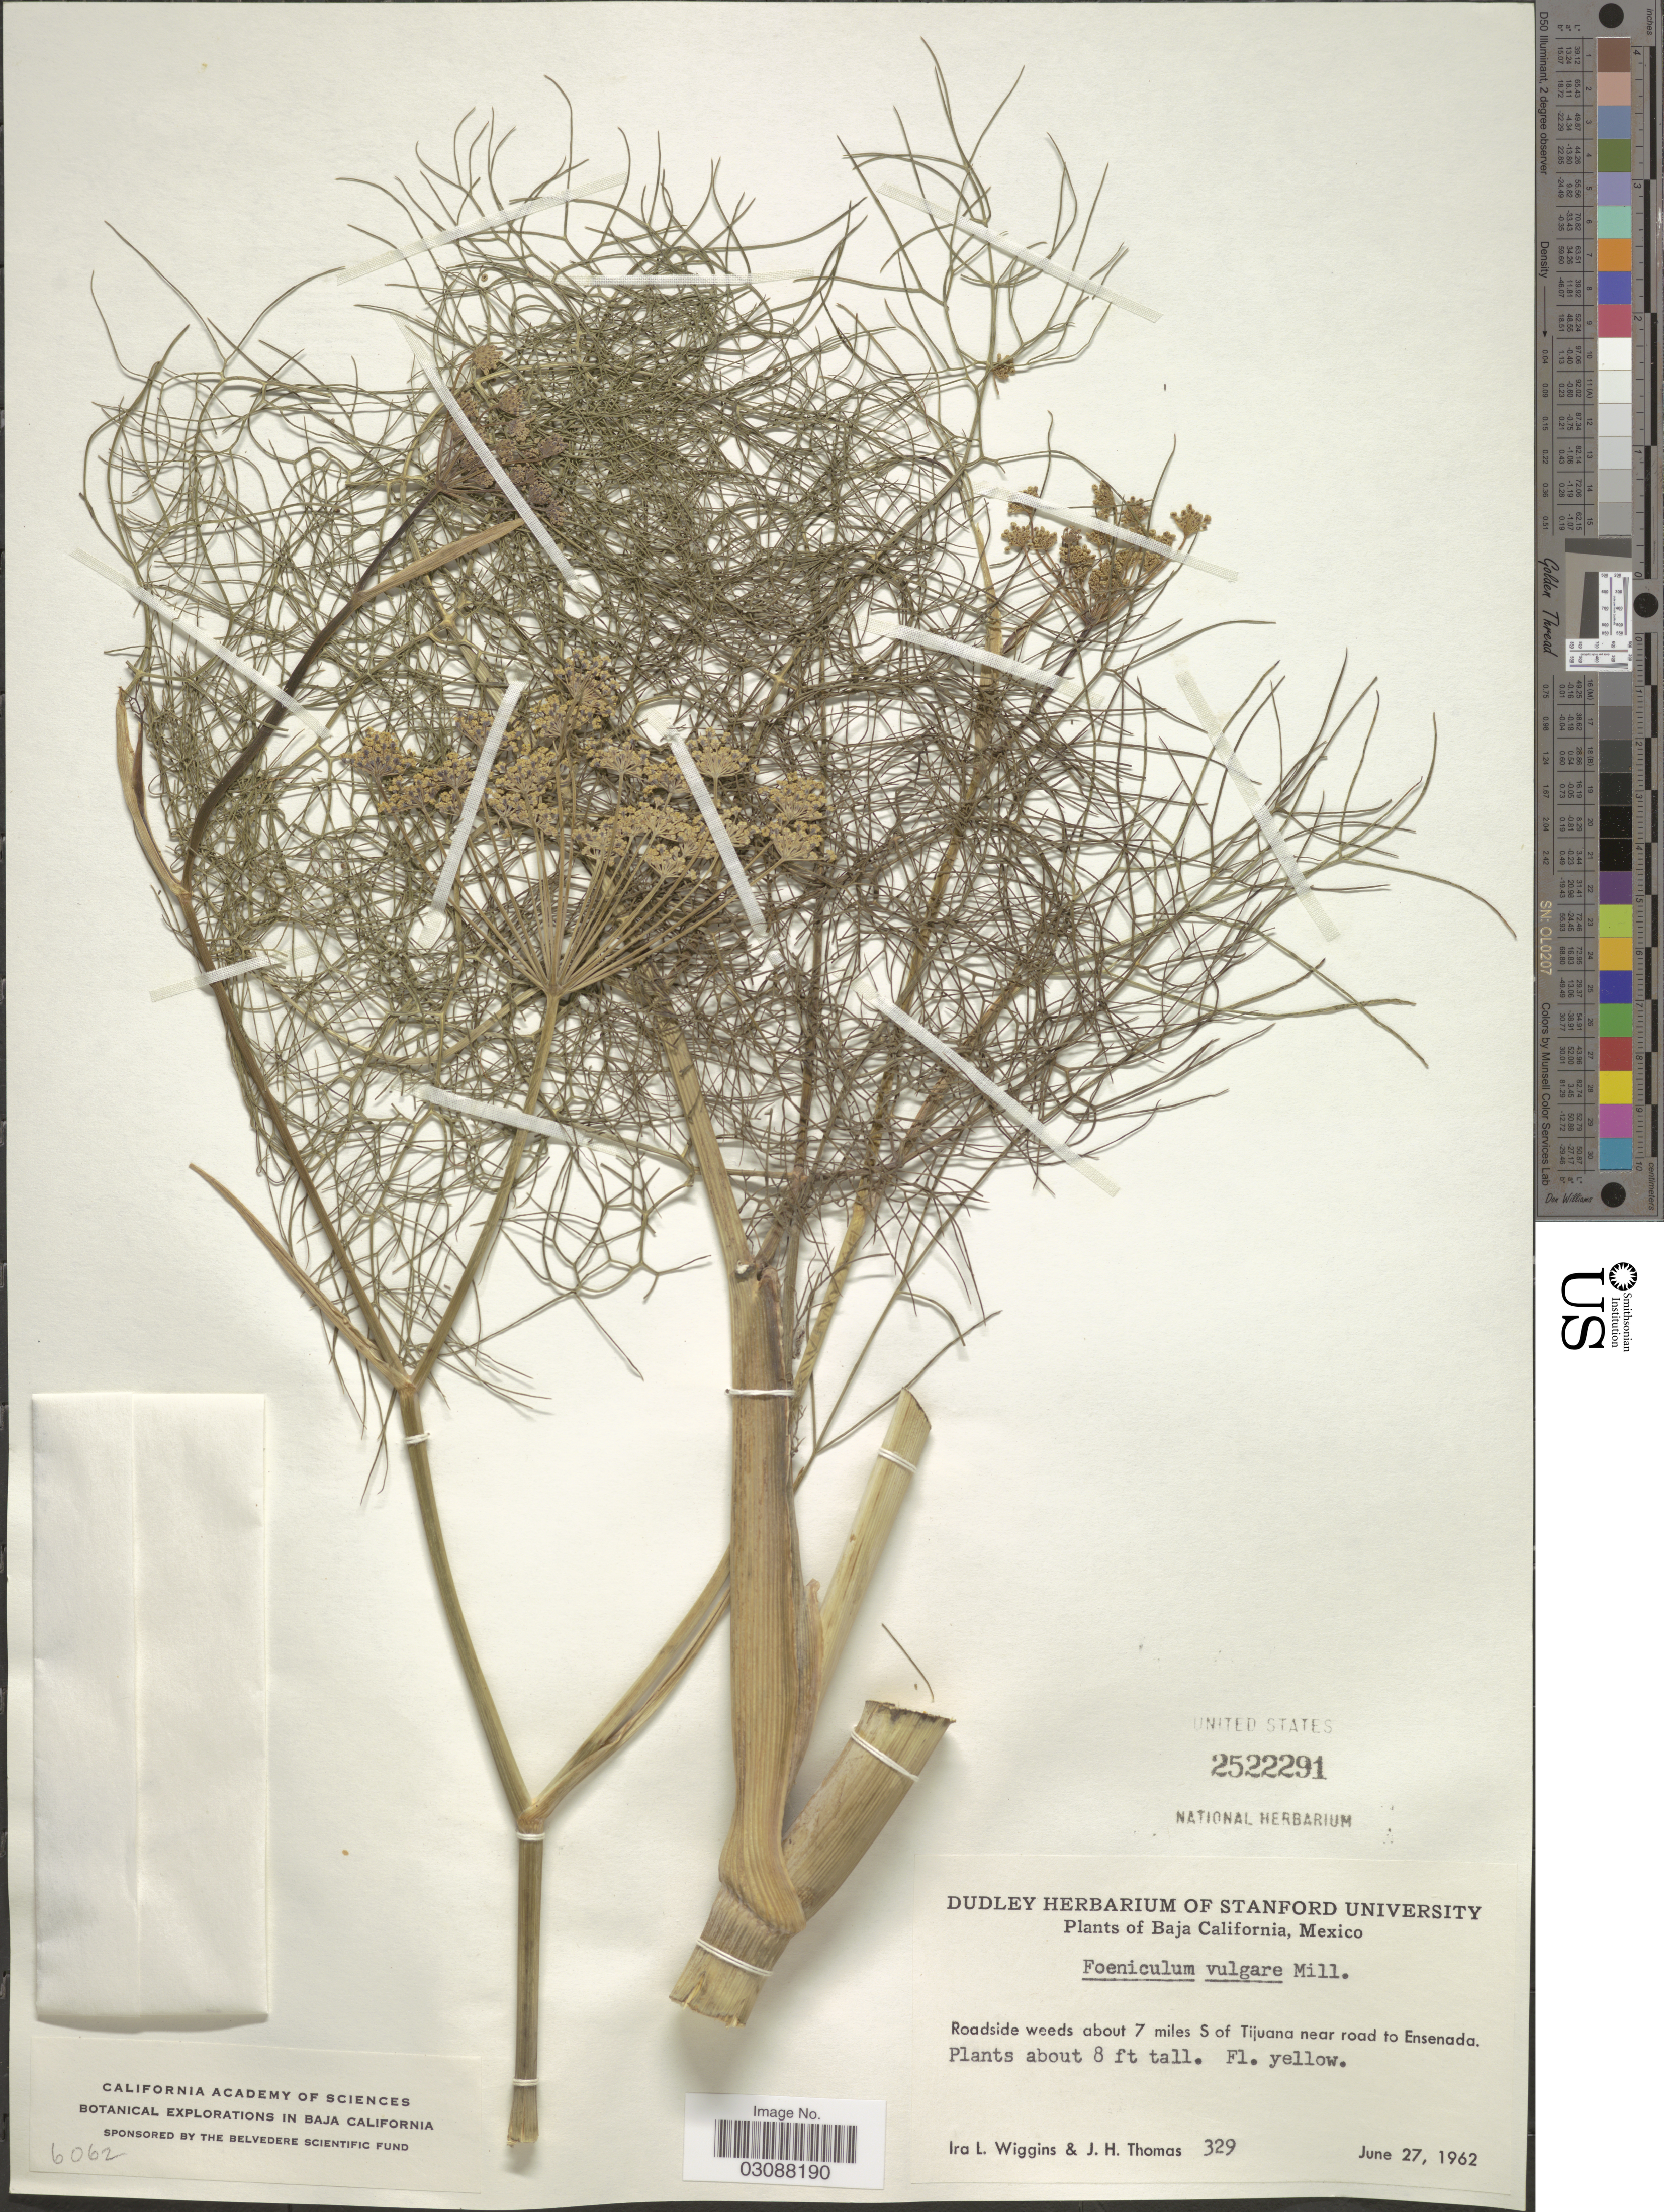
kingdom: Plantae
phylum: Tracheophyta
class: Magnoliopsida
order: Apiales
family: Apiaceae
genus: Foeniculum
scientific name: Foeniculum vulgare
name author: Mill.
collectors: I. L. Wiggins & J. H. Thomas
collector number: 329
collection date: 1962-06-27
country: Mexico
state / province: Baja California Norte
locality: Roadside weeds about 7 miles S of Tijuana near road to Ensenada.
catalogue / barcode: US 2522291